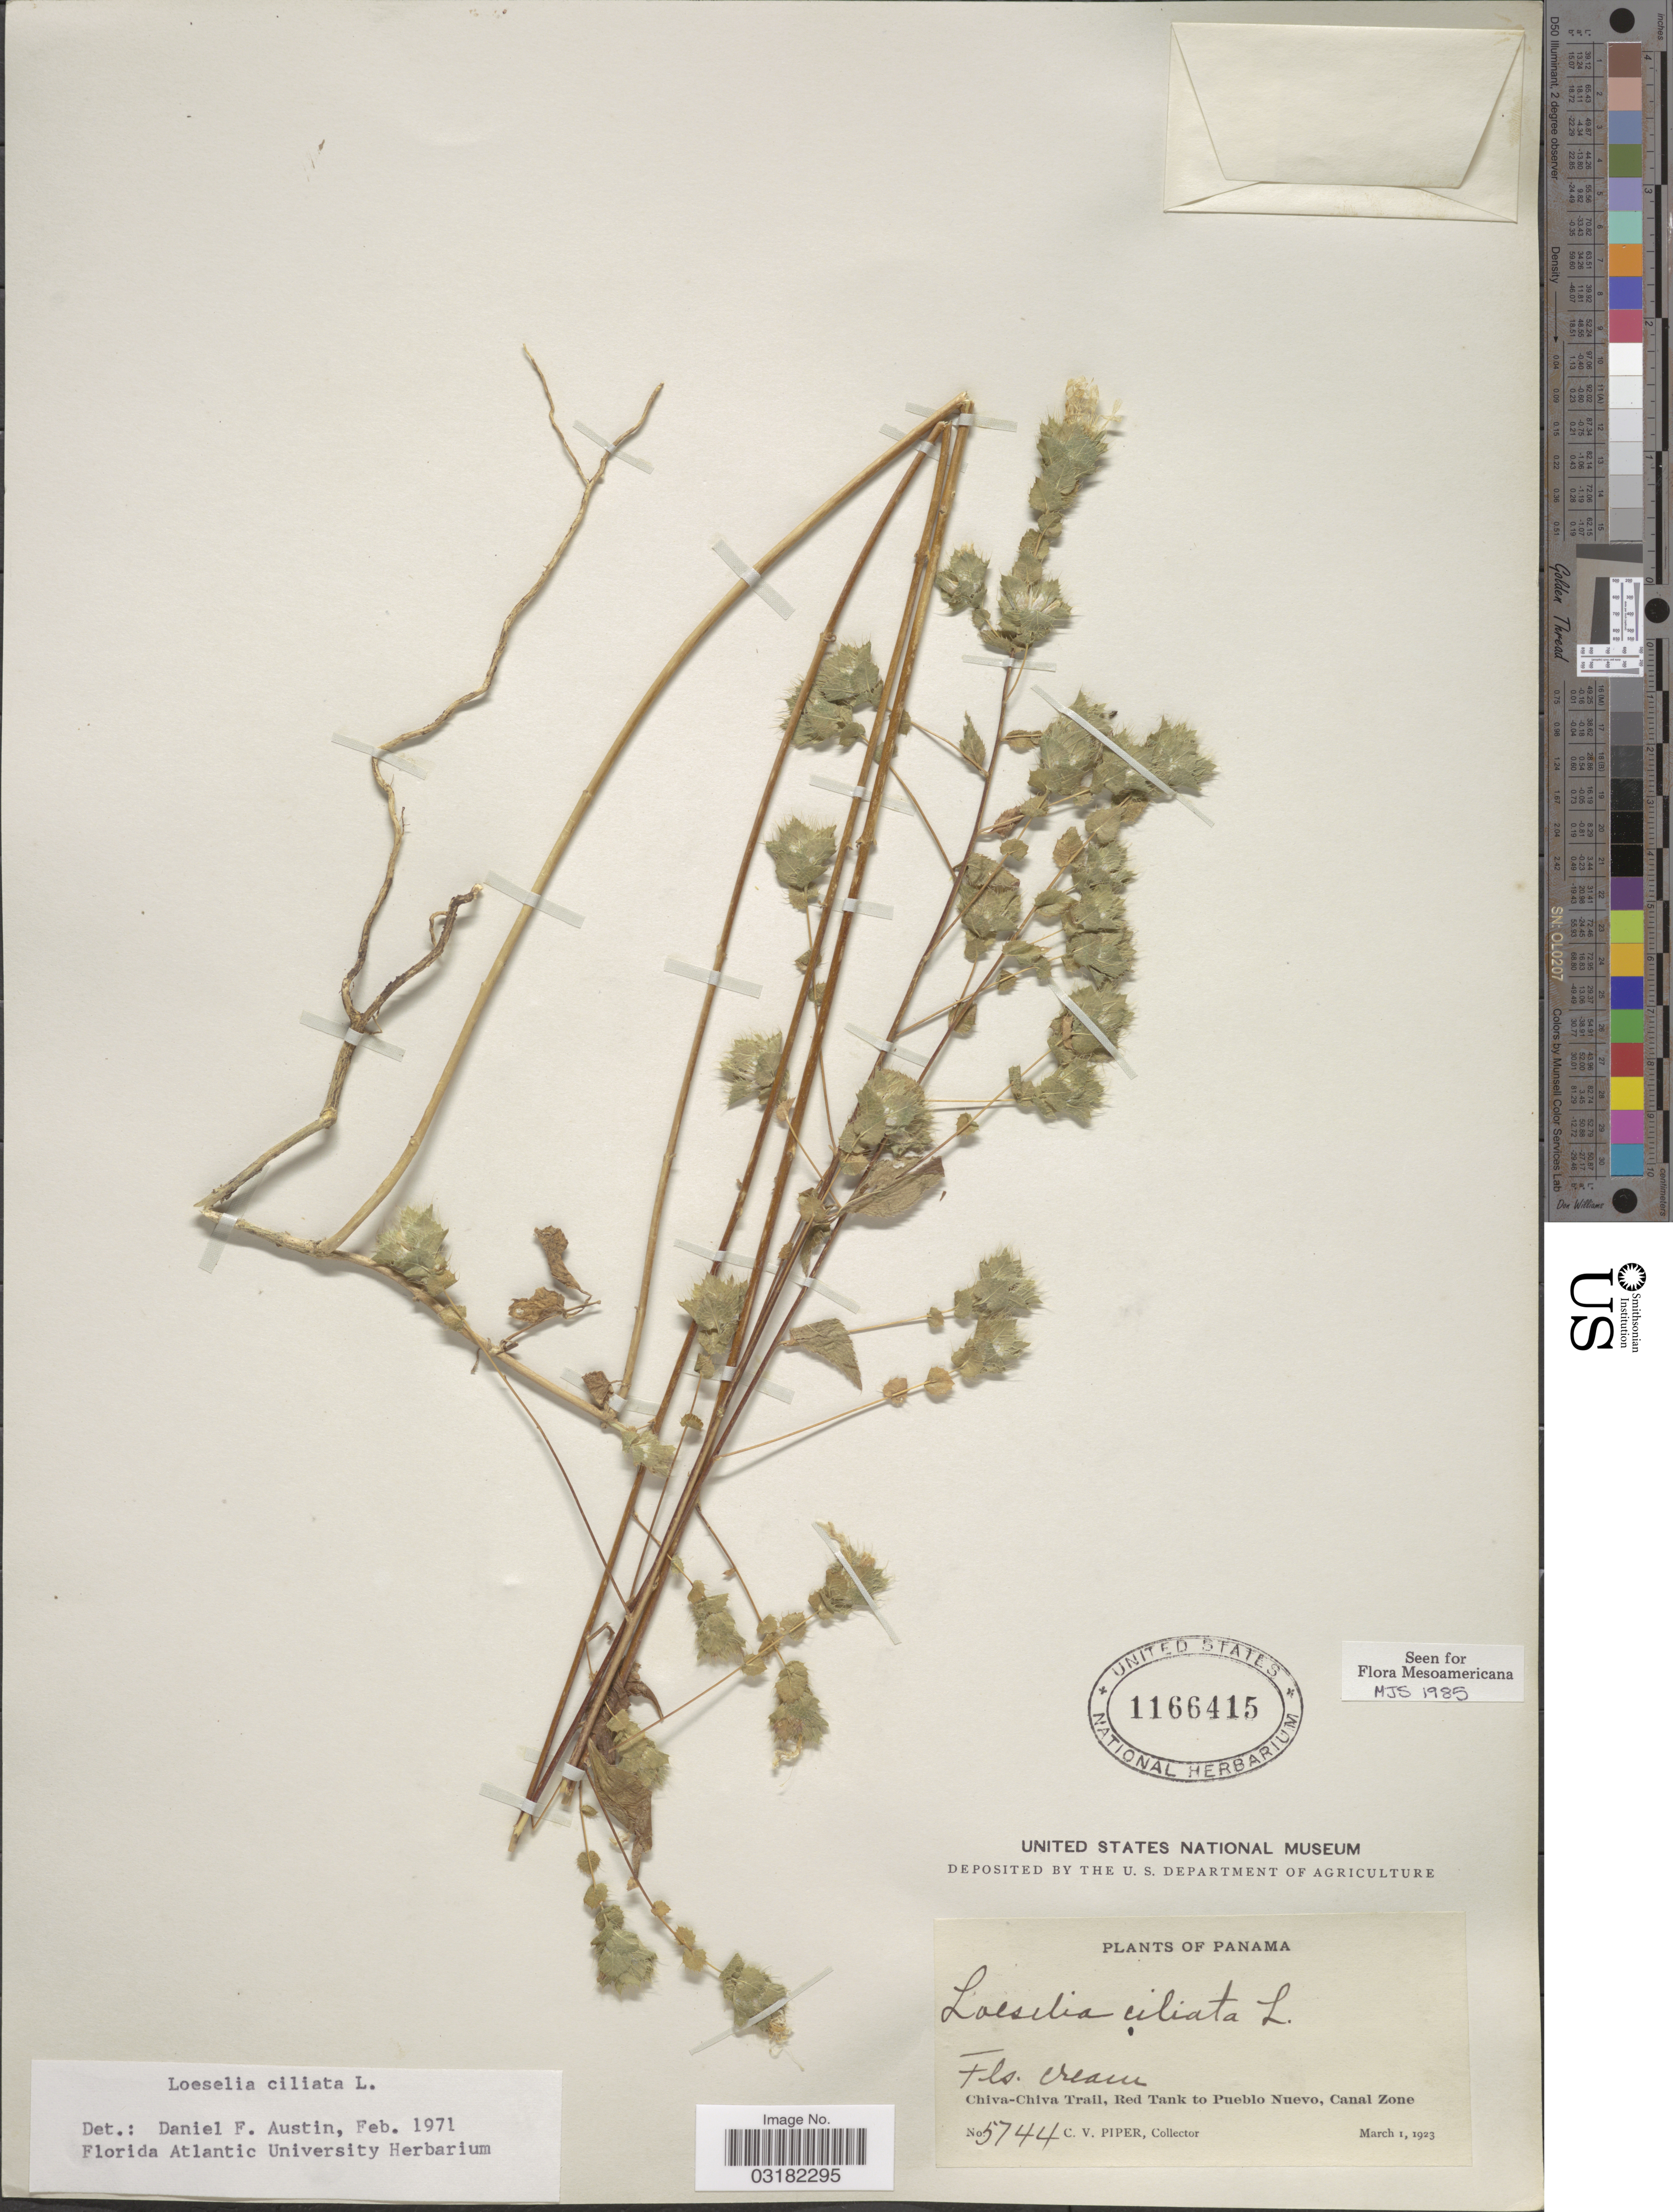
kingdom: Plantae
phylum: Tracheophyta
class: Magnoliopsida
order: Ericales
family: Polemoniaceae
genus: Loeselia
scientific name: Loeselia ciliata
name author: L.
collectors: C. V. Piper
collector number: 5744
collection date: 1923-03-01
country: Panama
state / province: Panamá / Panamá Oeste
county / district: Canal Zone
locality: Chiva-Chiva Trail, Red Tank to Pueblo Nuevo.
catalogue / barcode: US 1166415